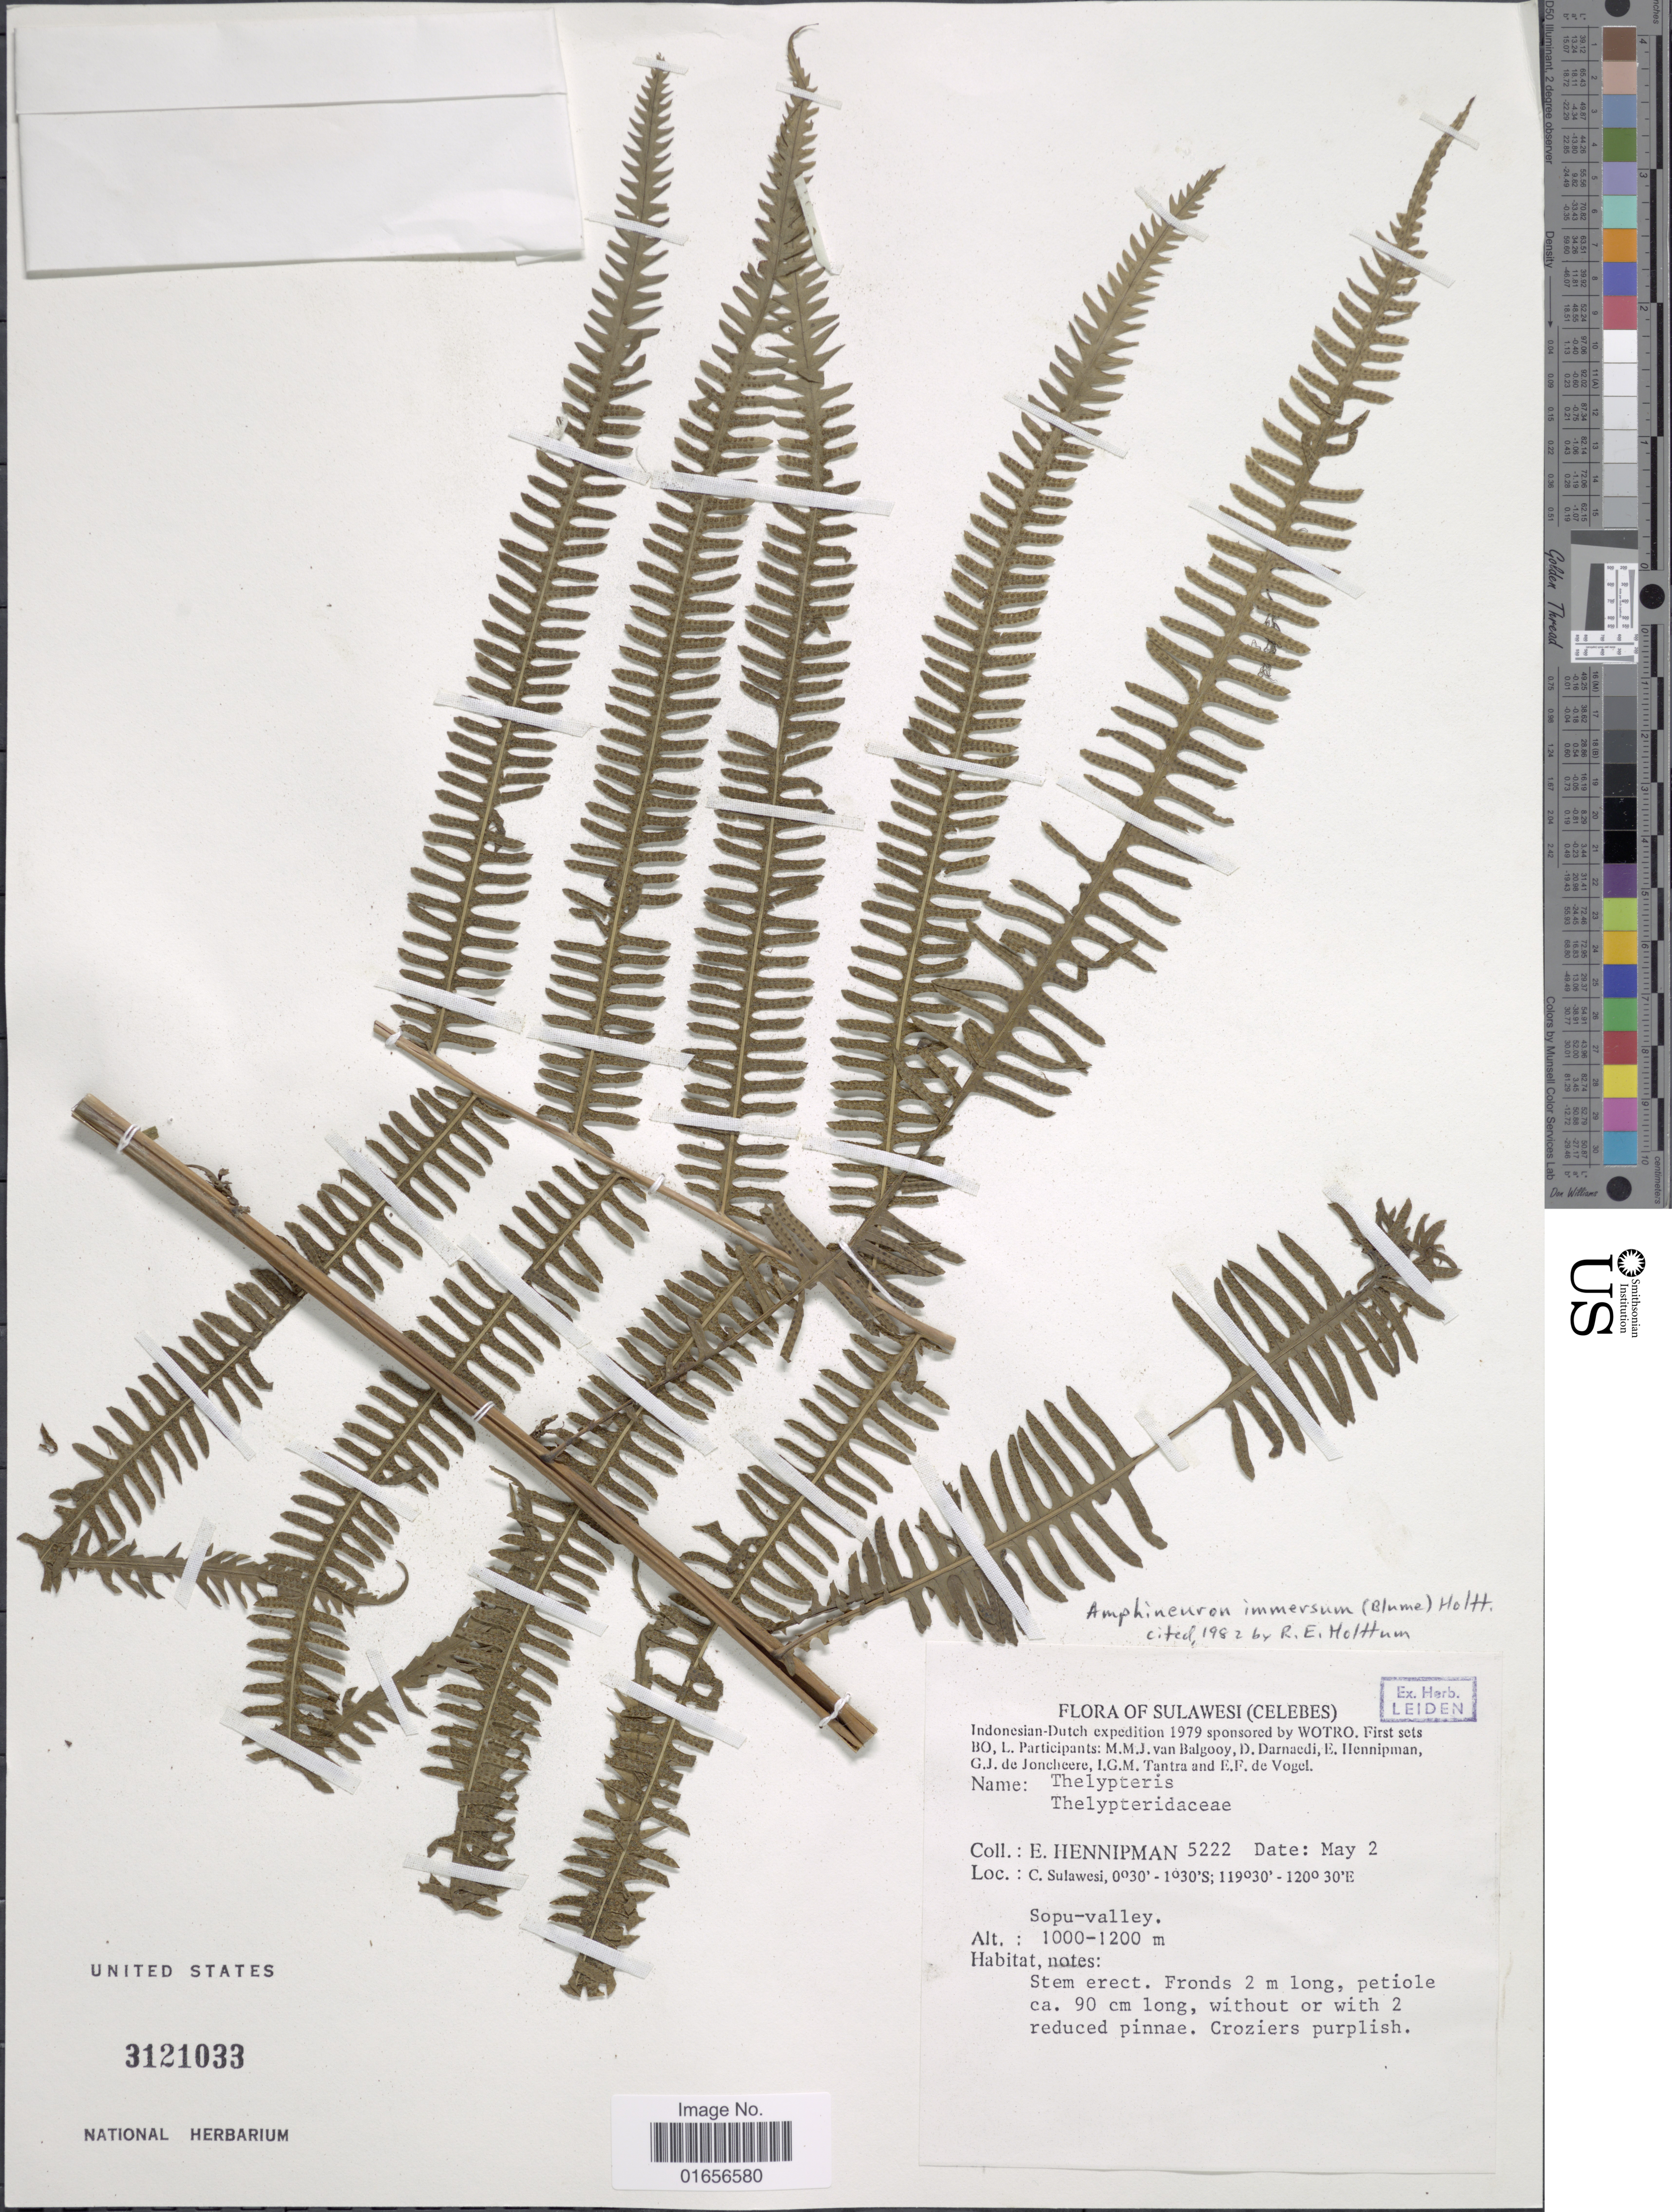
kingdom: Plantae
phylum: Tracheophyta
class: Polypodiopsida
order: Polypodiales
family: Thelypteridaceae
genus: Amphineuron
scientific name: Amphineuron immersum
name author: (Blume) Holttum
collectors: E. Hennipman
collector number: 5222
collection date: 1979-05-02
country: Indonesia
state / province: Sulawesi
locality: Sulawesi (Celebes), C. Sulawesi, Sopu-valley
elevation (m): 1000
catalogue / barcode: US 3121033